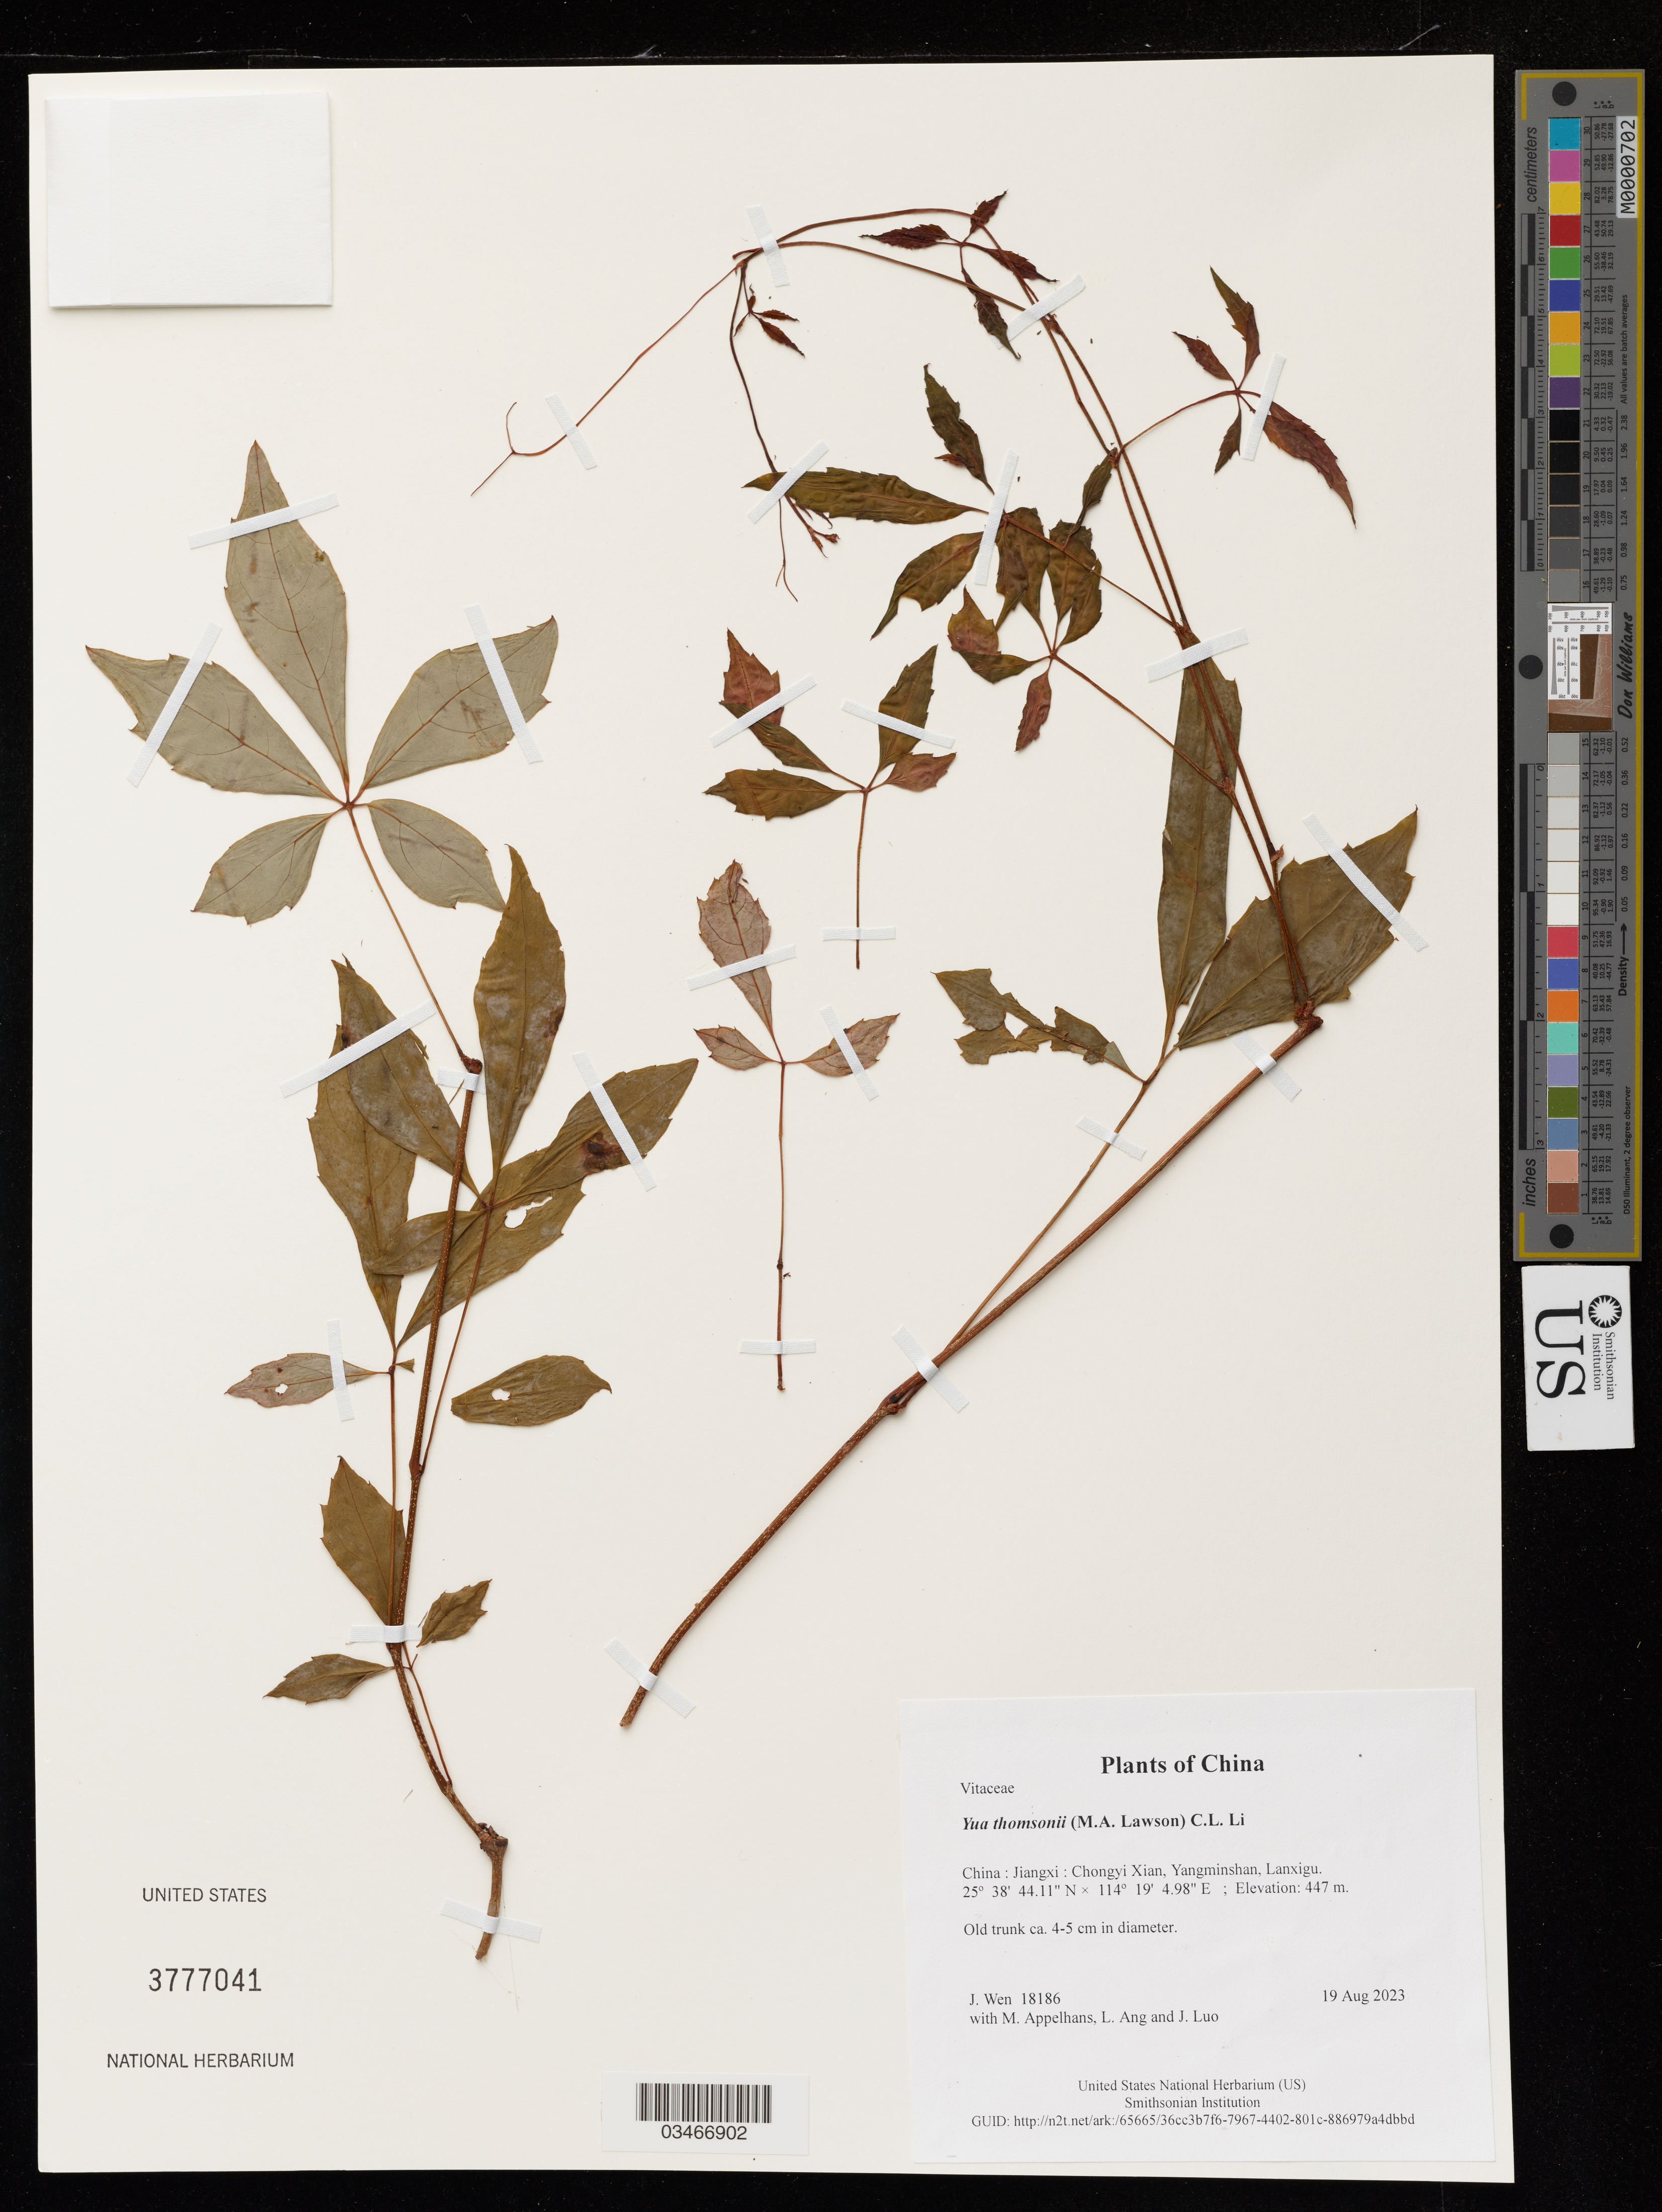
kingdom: Plantae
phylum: Tracheophyta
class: Magnoliopsida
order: Vitales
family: Vitaceae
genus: Yua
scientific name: Yua thomsonii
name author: (M.A. Lawson) C.L. Li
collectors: J. Wen, M. Appelhans, L. Ang & J. Luo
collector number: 18186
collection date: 2023-08-19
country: China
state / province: Jiangxi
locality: Chongyi Xian, Yangminshan, Lanxigu.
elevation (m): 447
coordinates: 25.645585 N, 114.318050 E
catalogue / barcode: US 3777041